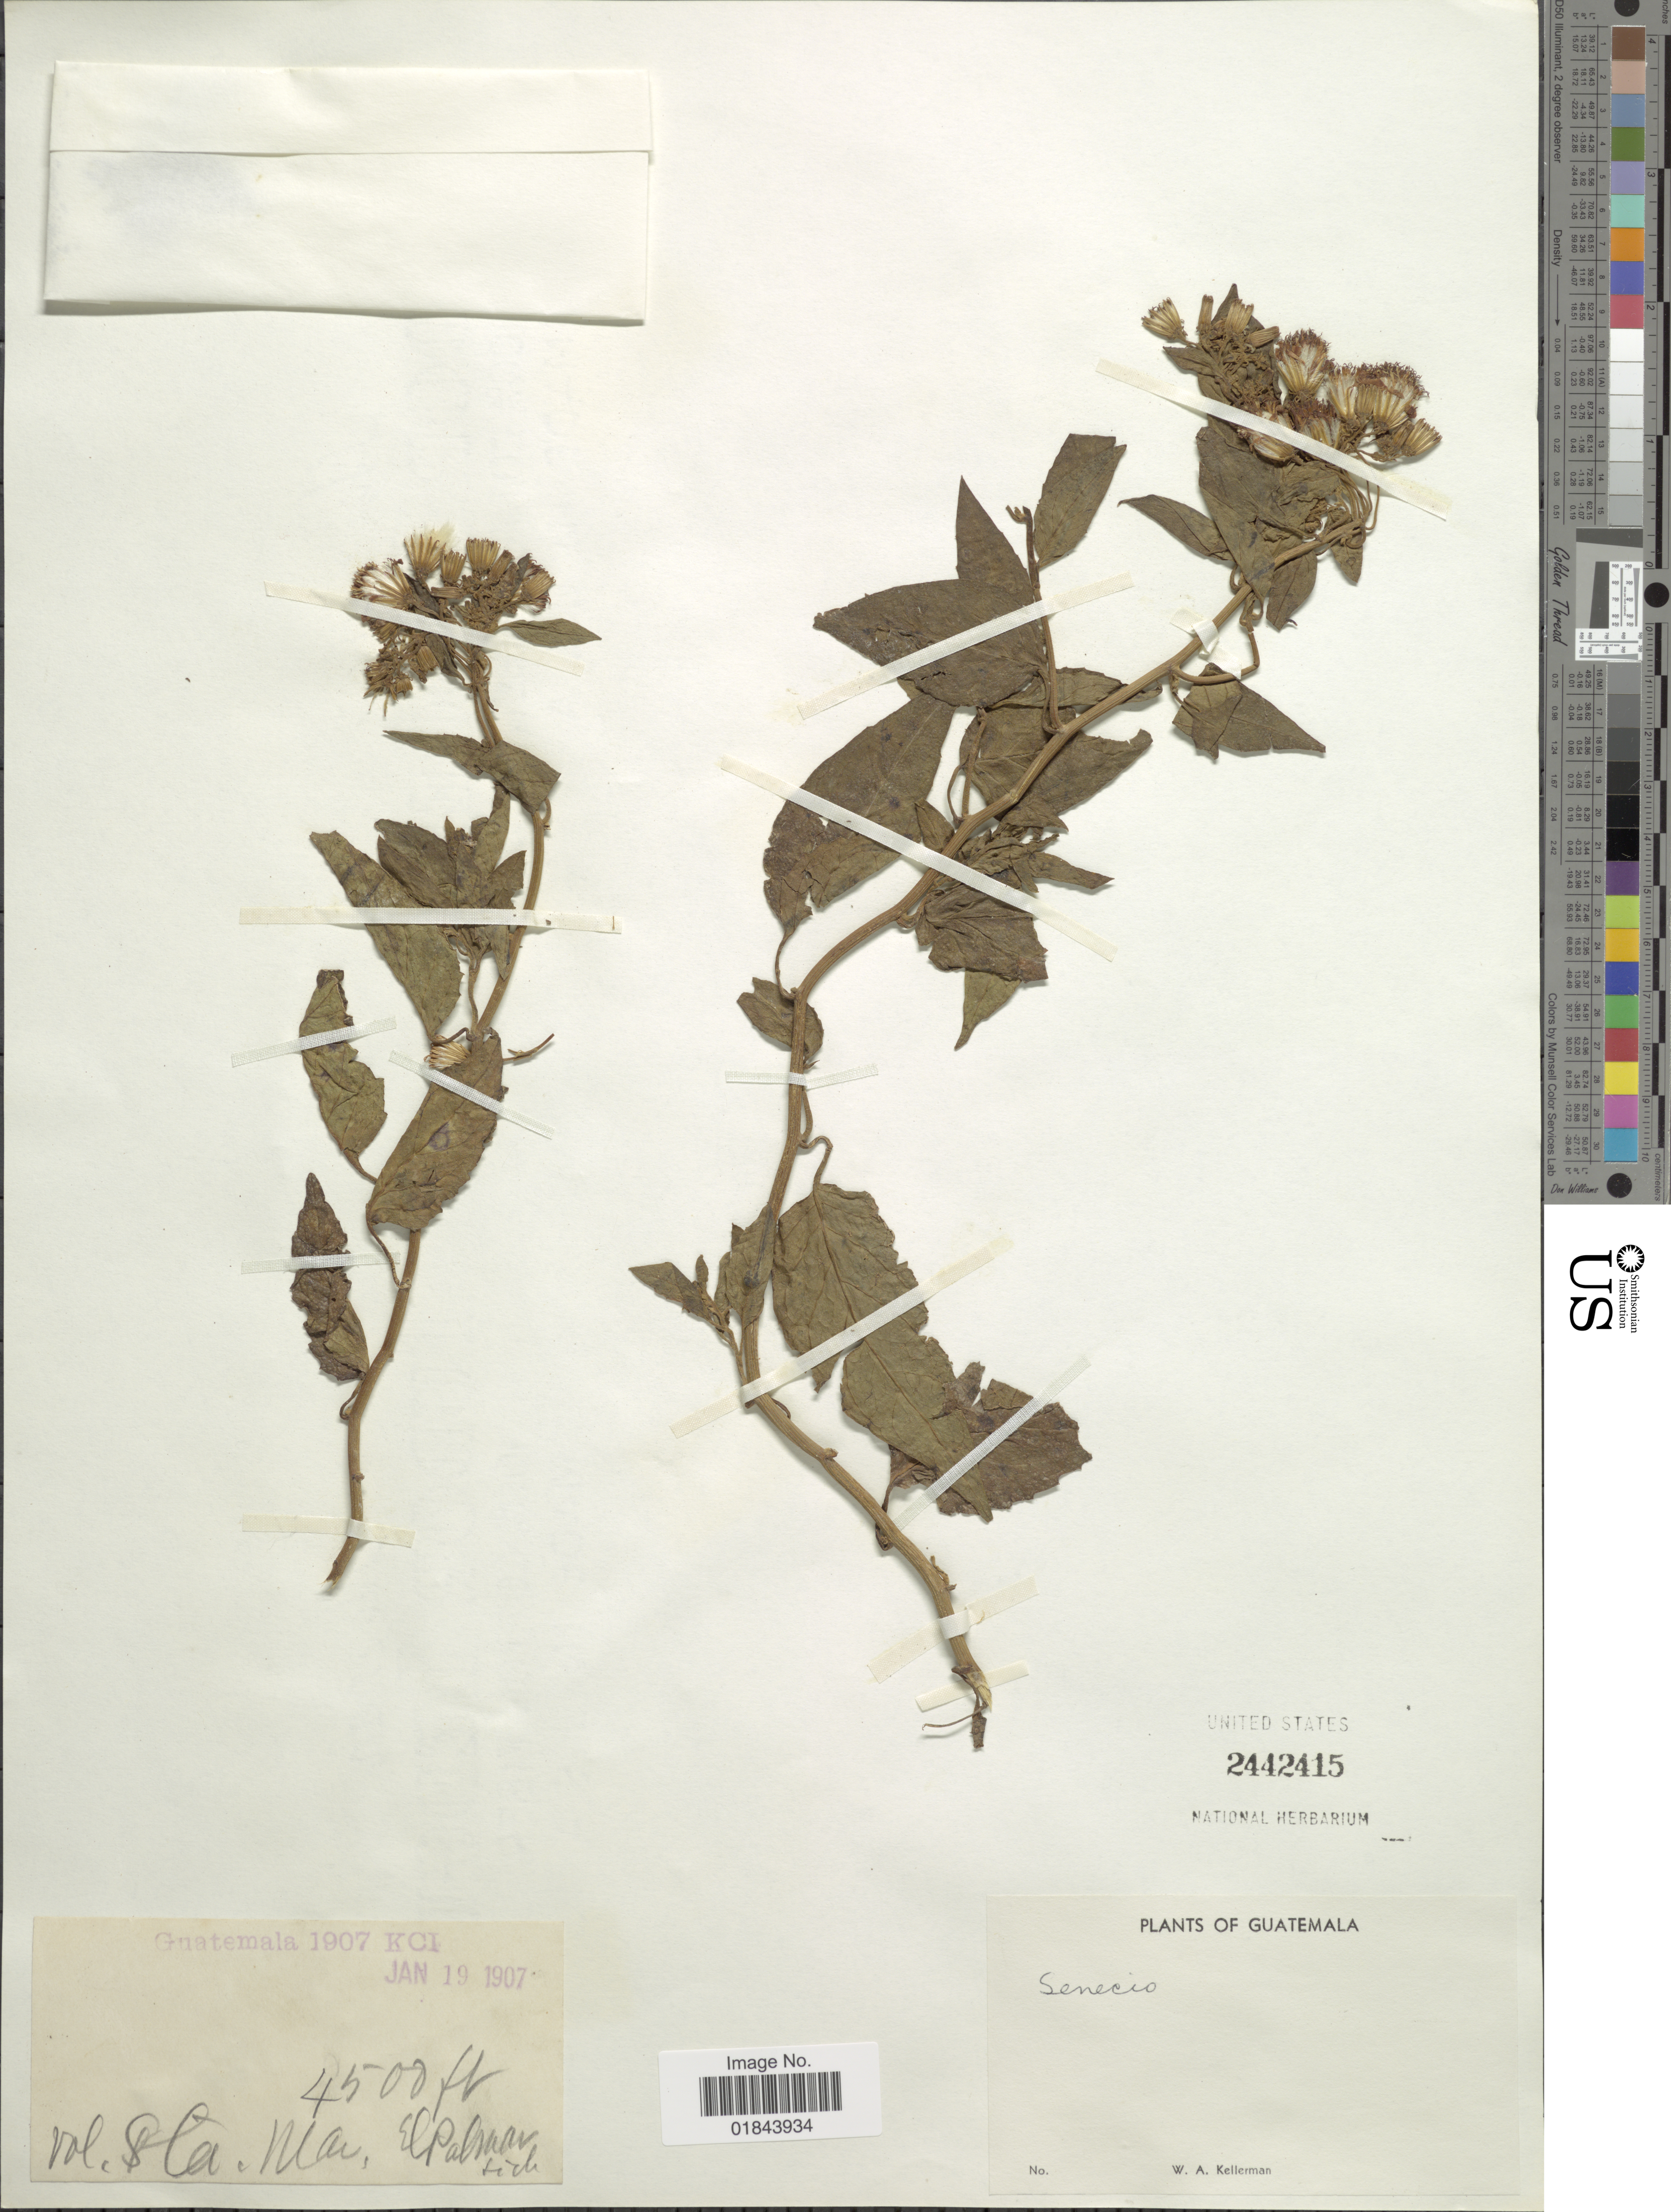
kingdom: Plantae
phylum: Tracheophyta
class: Magnoliopsida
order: Asterales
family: Asteraceae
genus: Pseudogynoxys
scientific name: Pseudogynoxys haenkei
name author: (DC.) Cabrera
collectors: W. Kellerman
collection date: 1907-01-19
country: Guatemala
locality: Vol. Sta. Mar. El Palmar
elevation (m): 1372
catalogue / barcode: US 2442415